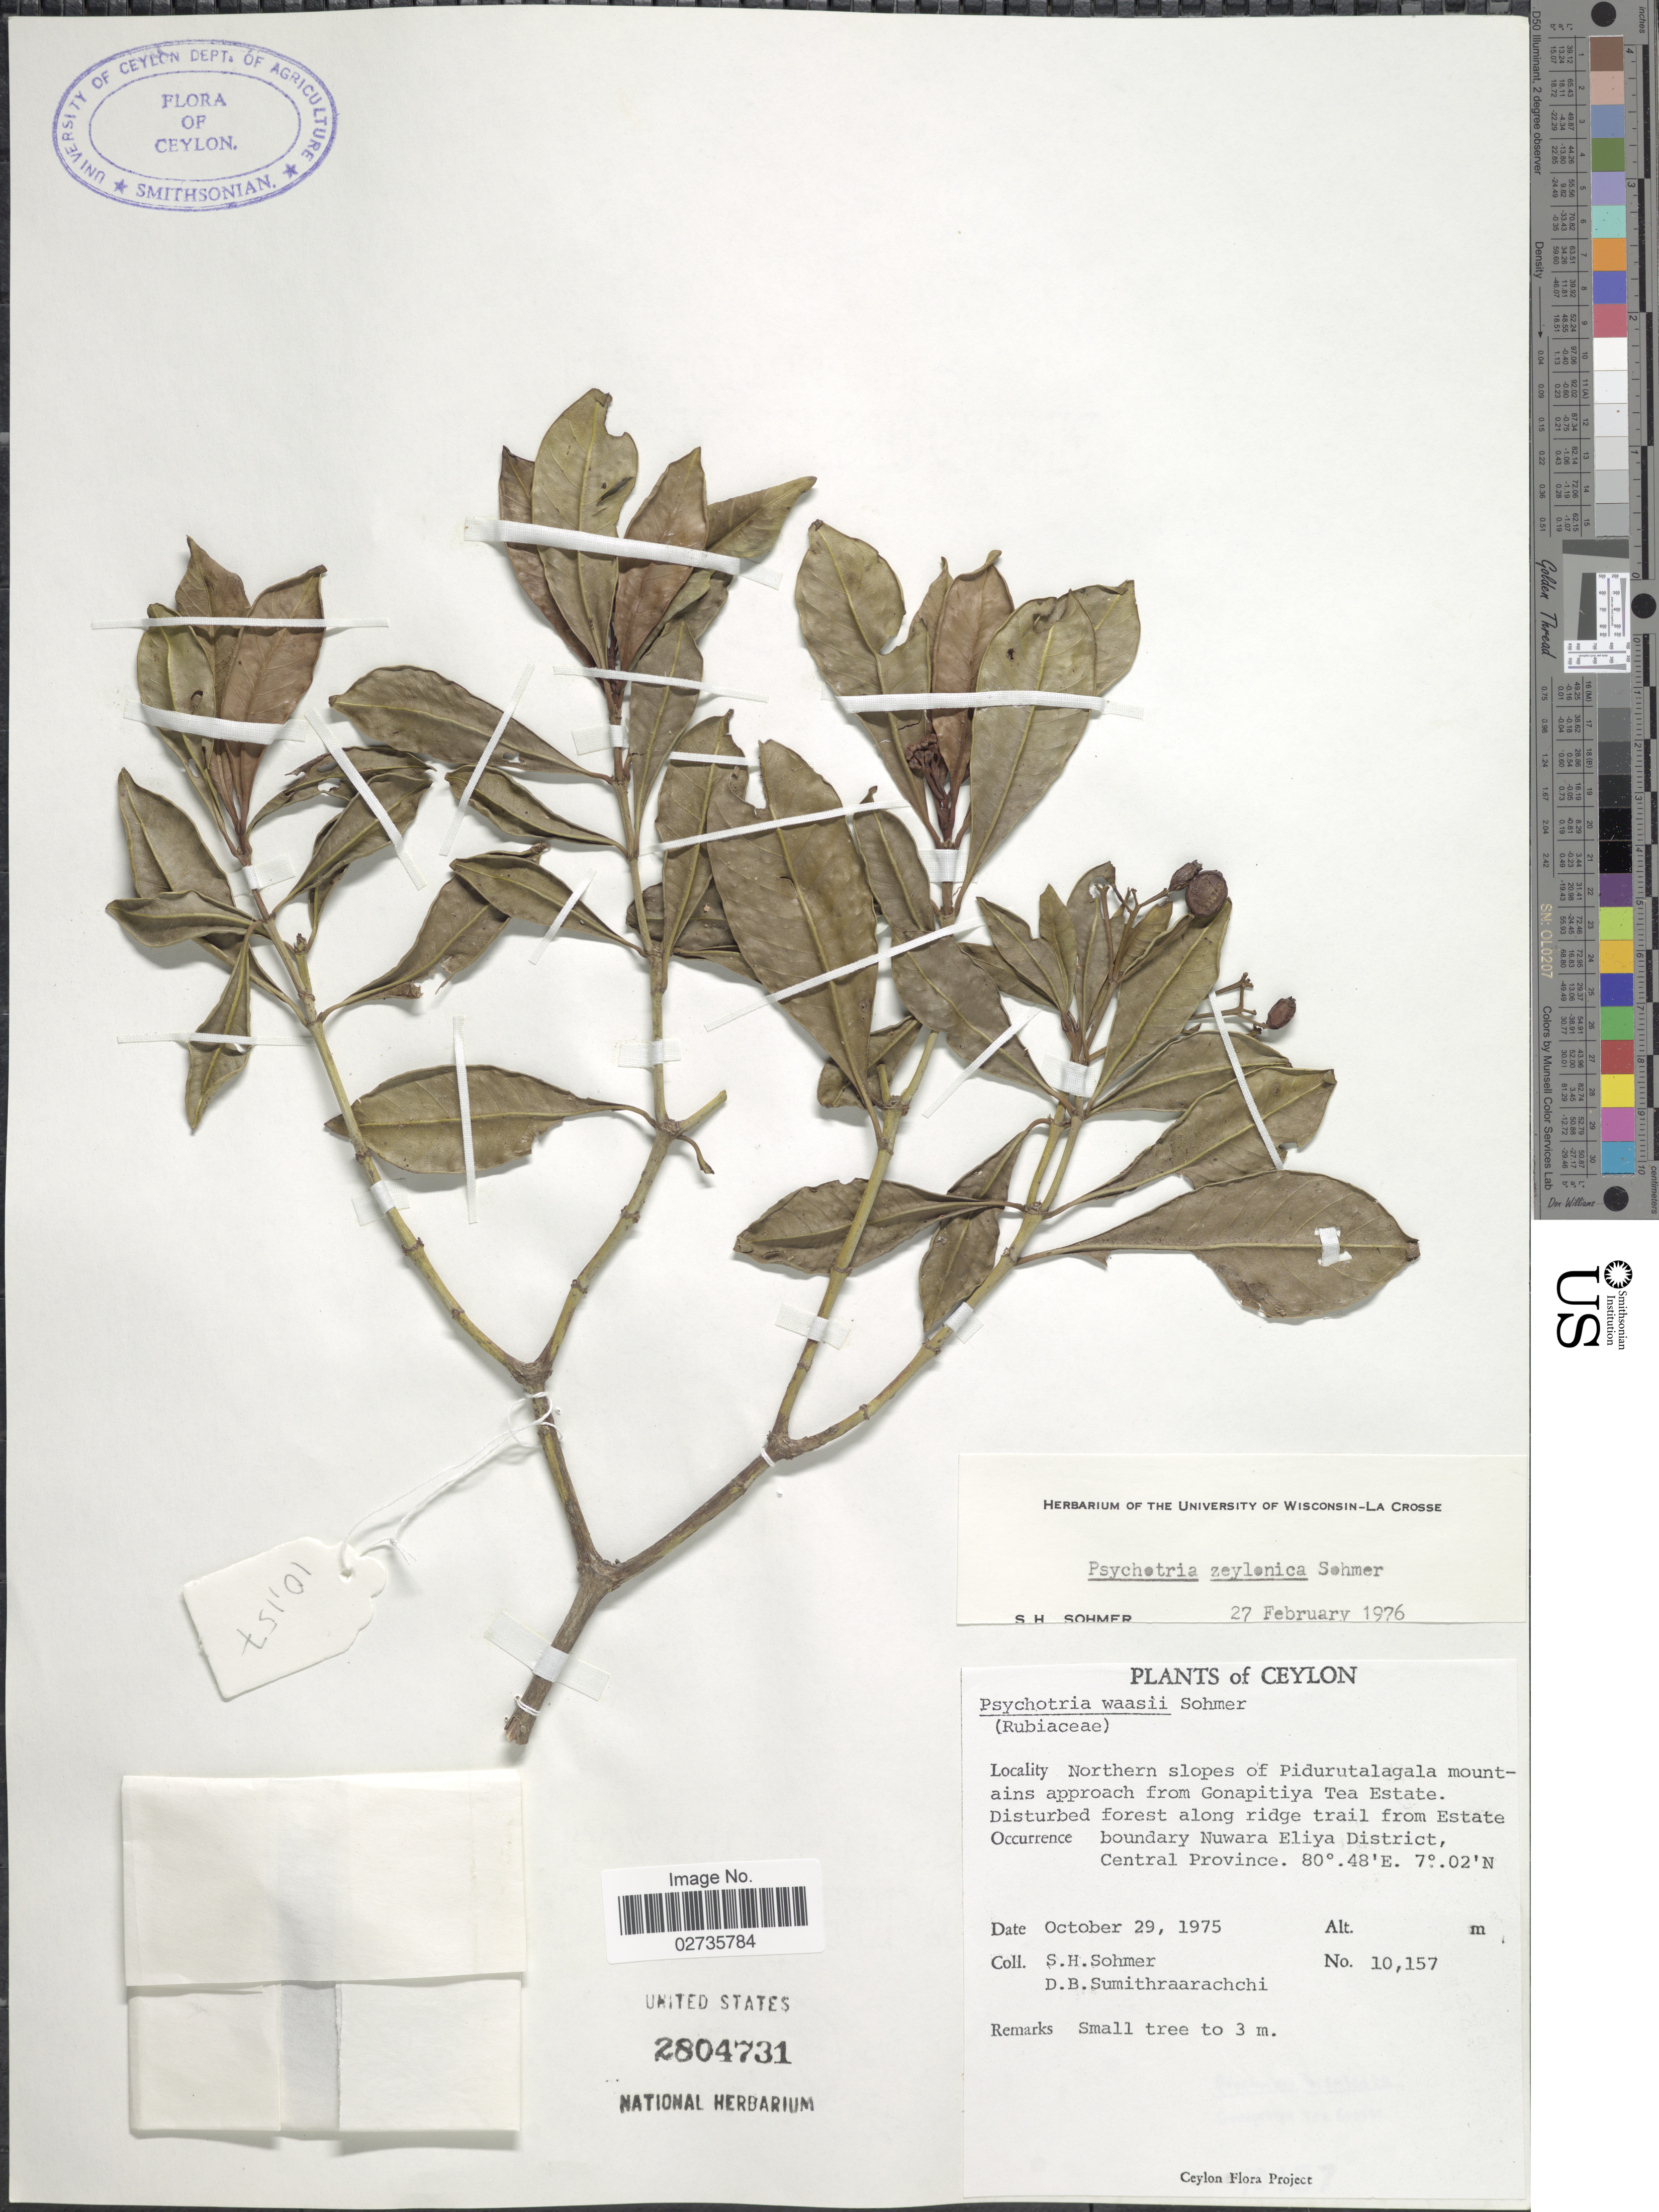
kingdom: Plantae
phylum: Tracheophyta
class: Magnoliopsida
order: Gentianales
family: Rubiaceae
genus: Psychotria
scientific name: Psychotria zeylanica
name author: Sohmer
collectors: S. H. Sohmer & D. B. Sumithraarachchi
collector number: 10157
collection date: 1975-10-29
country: Sri Lanka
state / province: Central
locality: Ceylon, Northern slopes of Pidurutalagala mountains approach from Gonapitiya Tea Estate. Disturbed forest along ridge trail from Estate boundary Nuwara Eliya District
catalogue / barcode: US 2804731